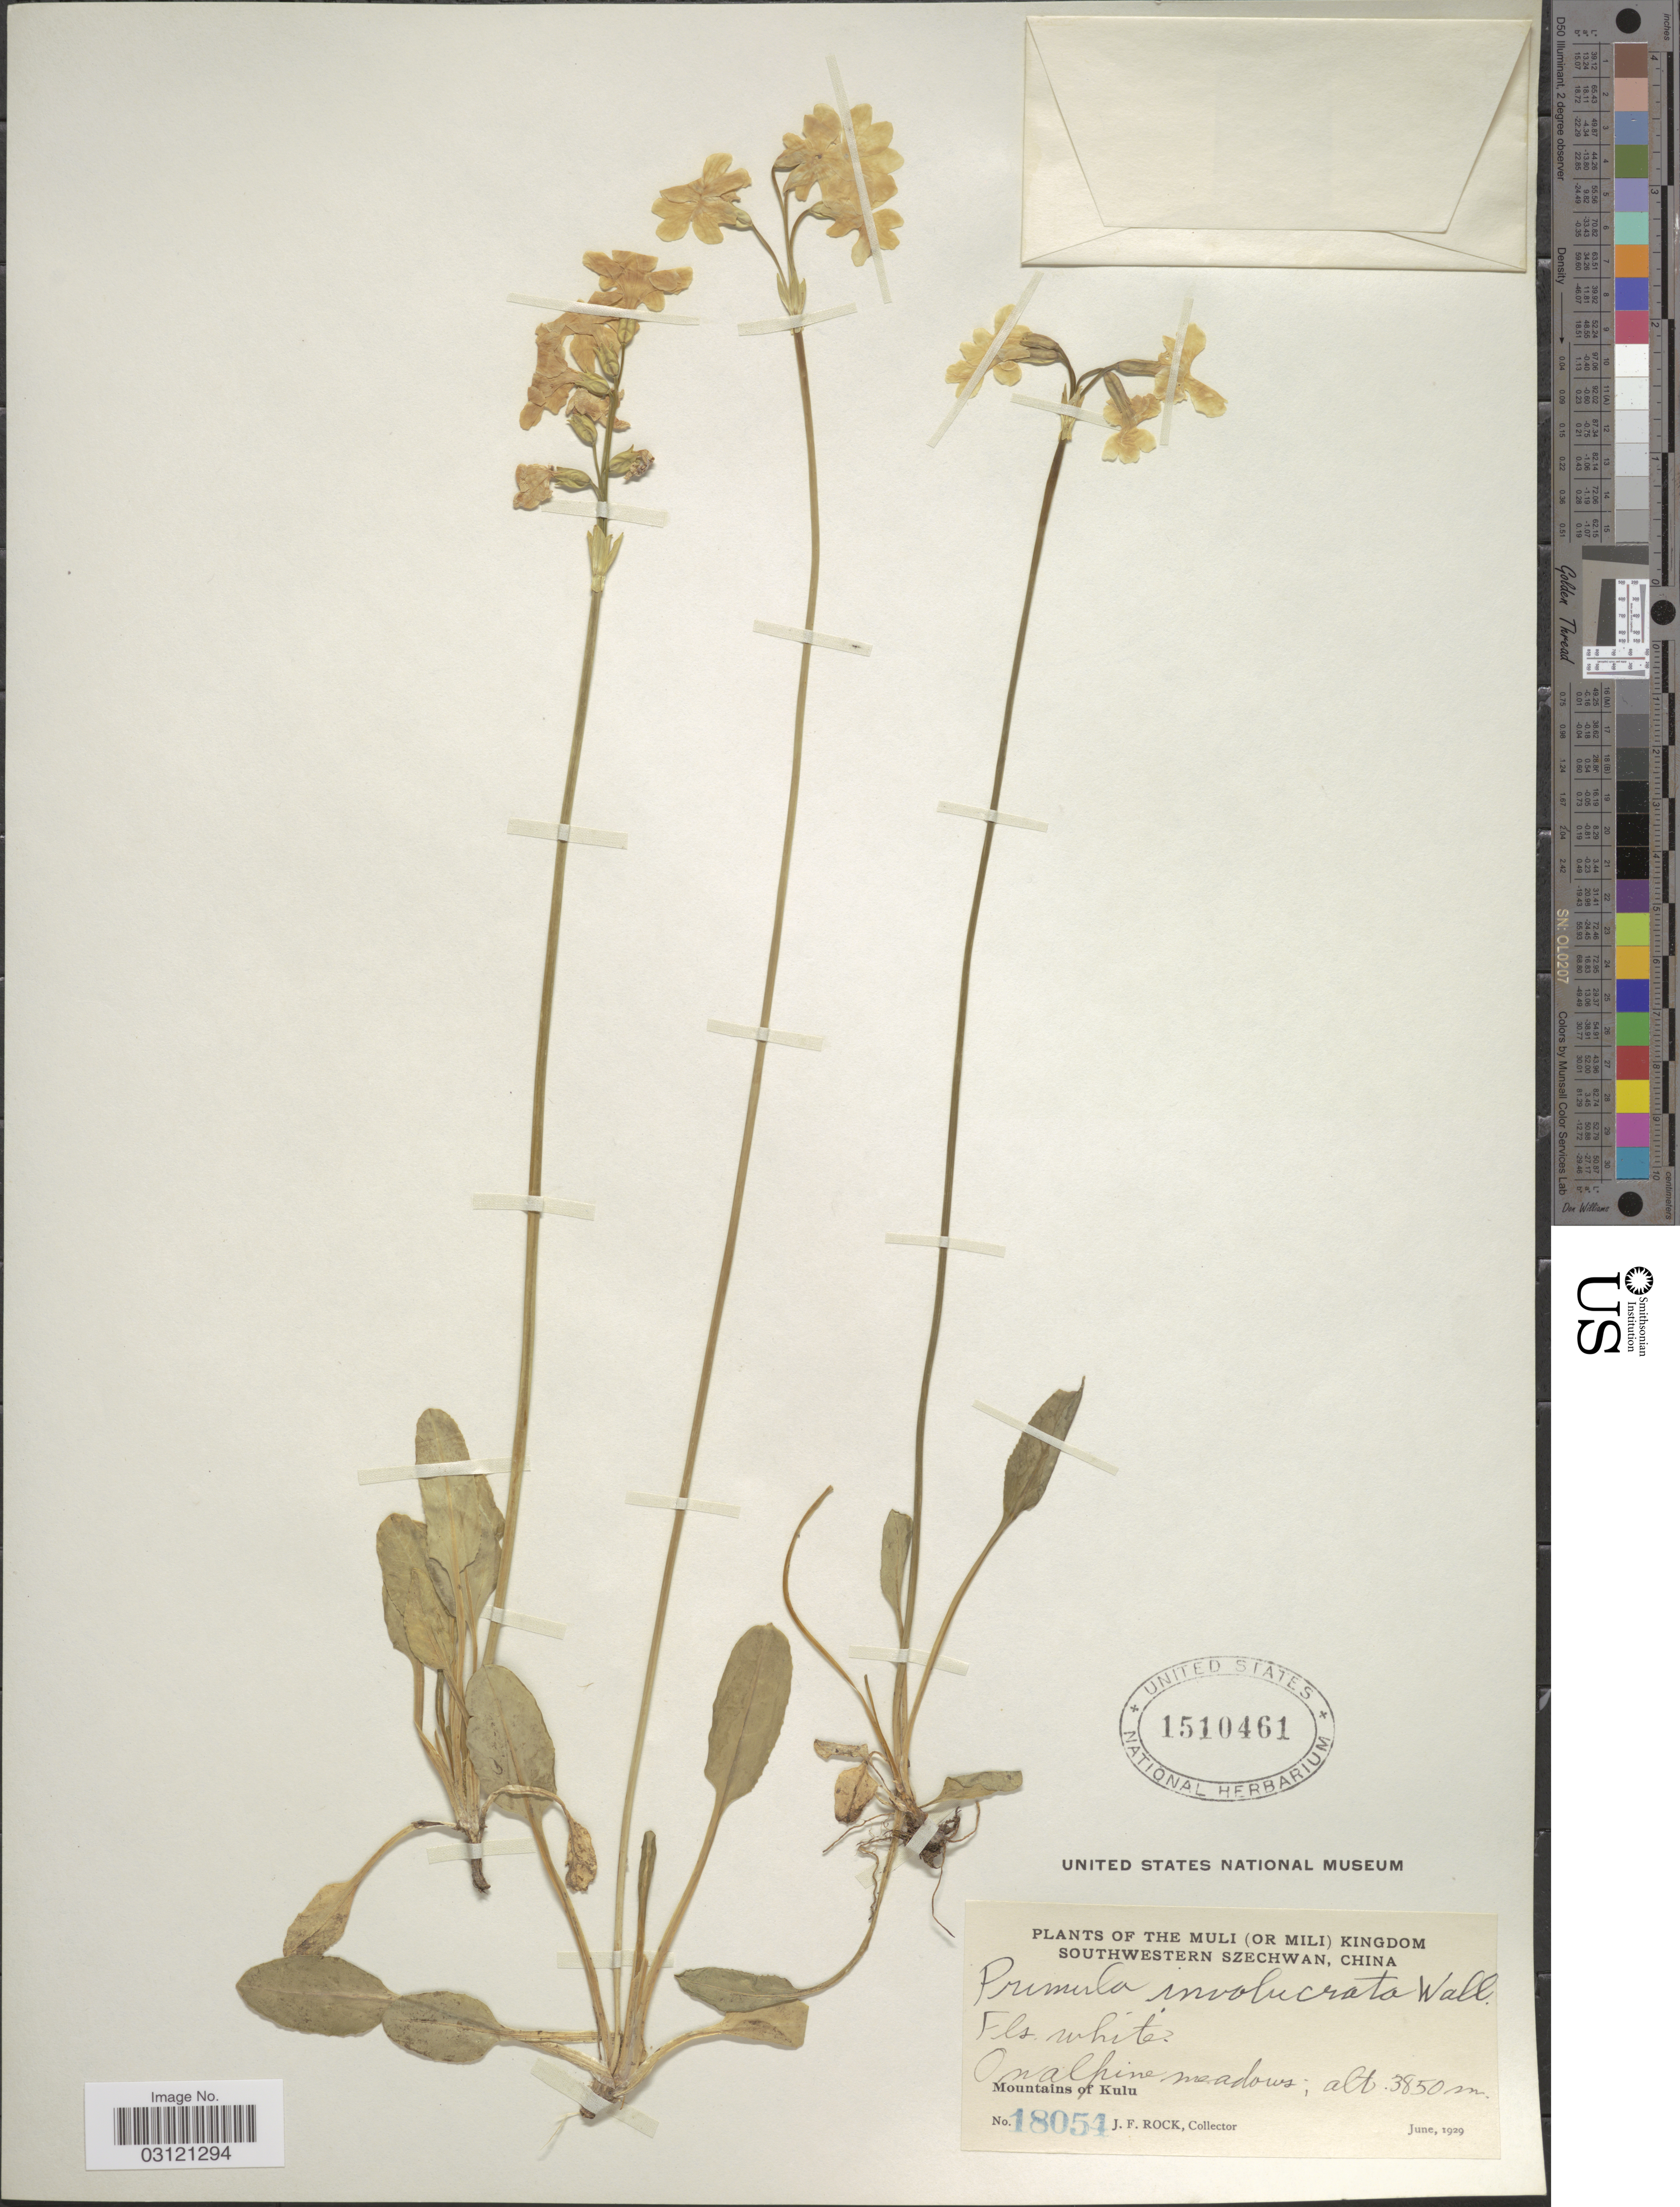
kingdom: Plantae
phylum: Tracheophyta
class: Magnoliopsida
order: Ericales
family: Primulaceae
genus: Primula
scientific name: Primula involucrata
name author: Wall. ex Duby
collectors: J. Rock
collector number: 18054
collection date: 1929-06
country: China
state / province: Sichuan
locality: The Muli (Or Mili) Kingdom, Southwestern Szechwan, Mountains of Kulu.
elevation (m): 3850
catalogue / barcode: US 1510461